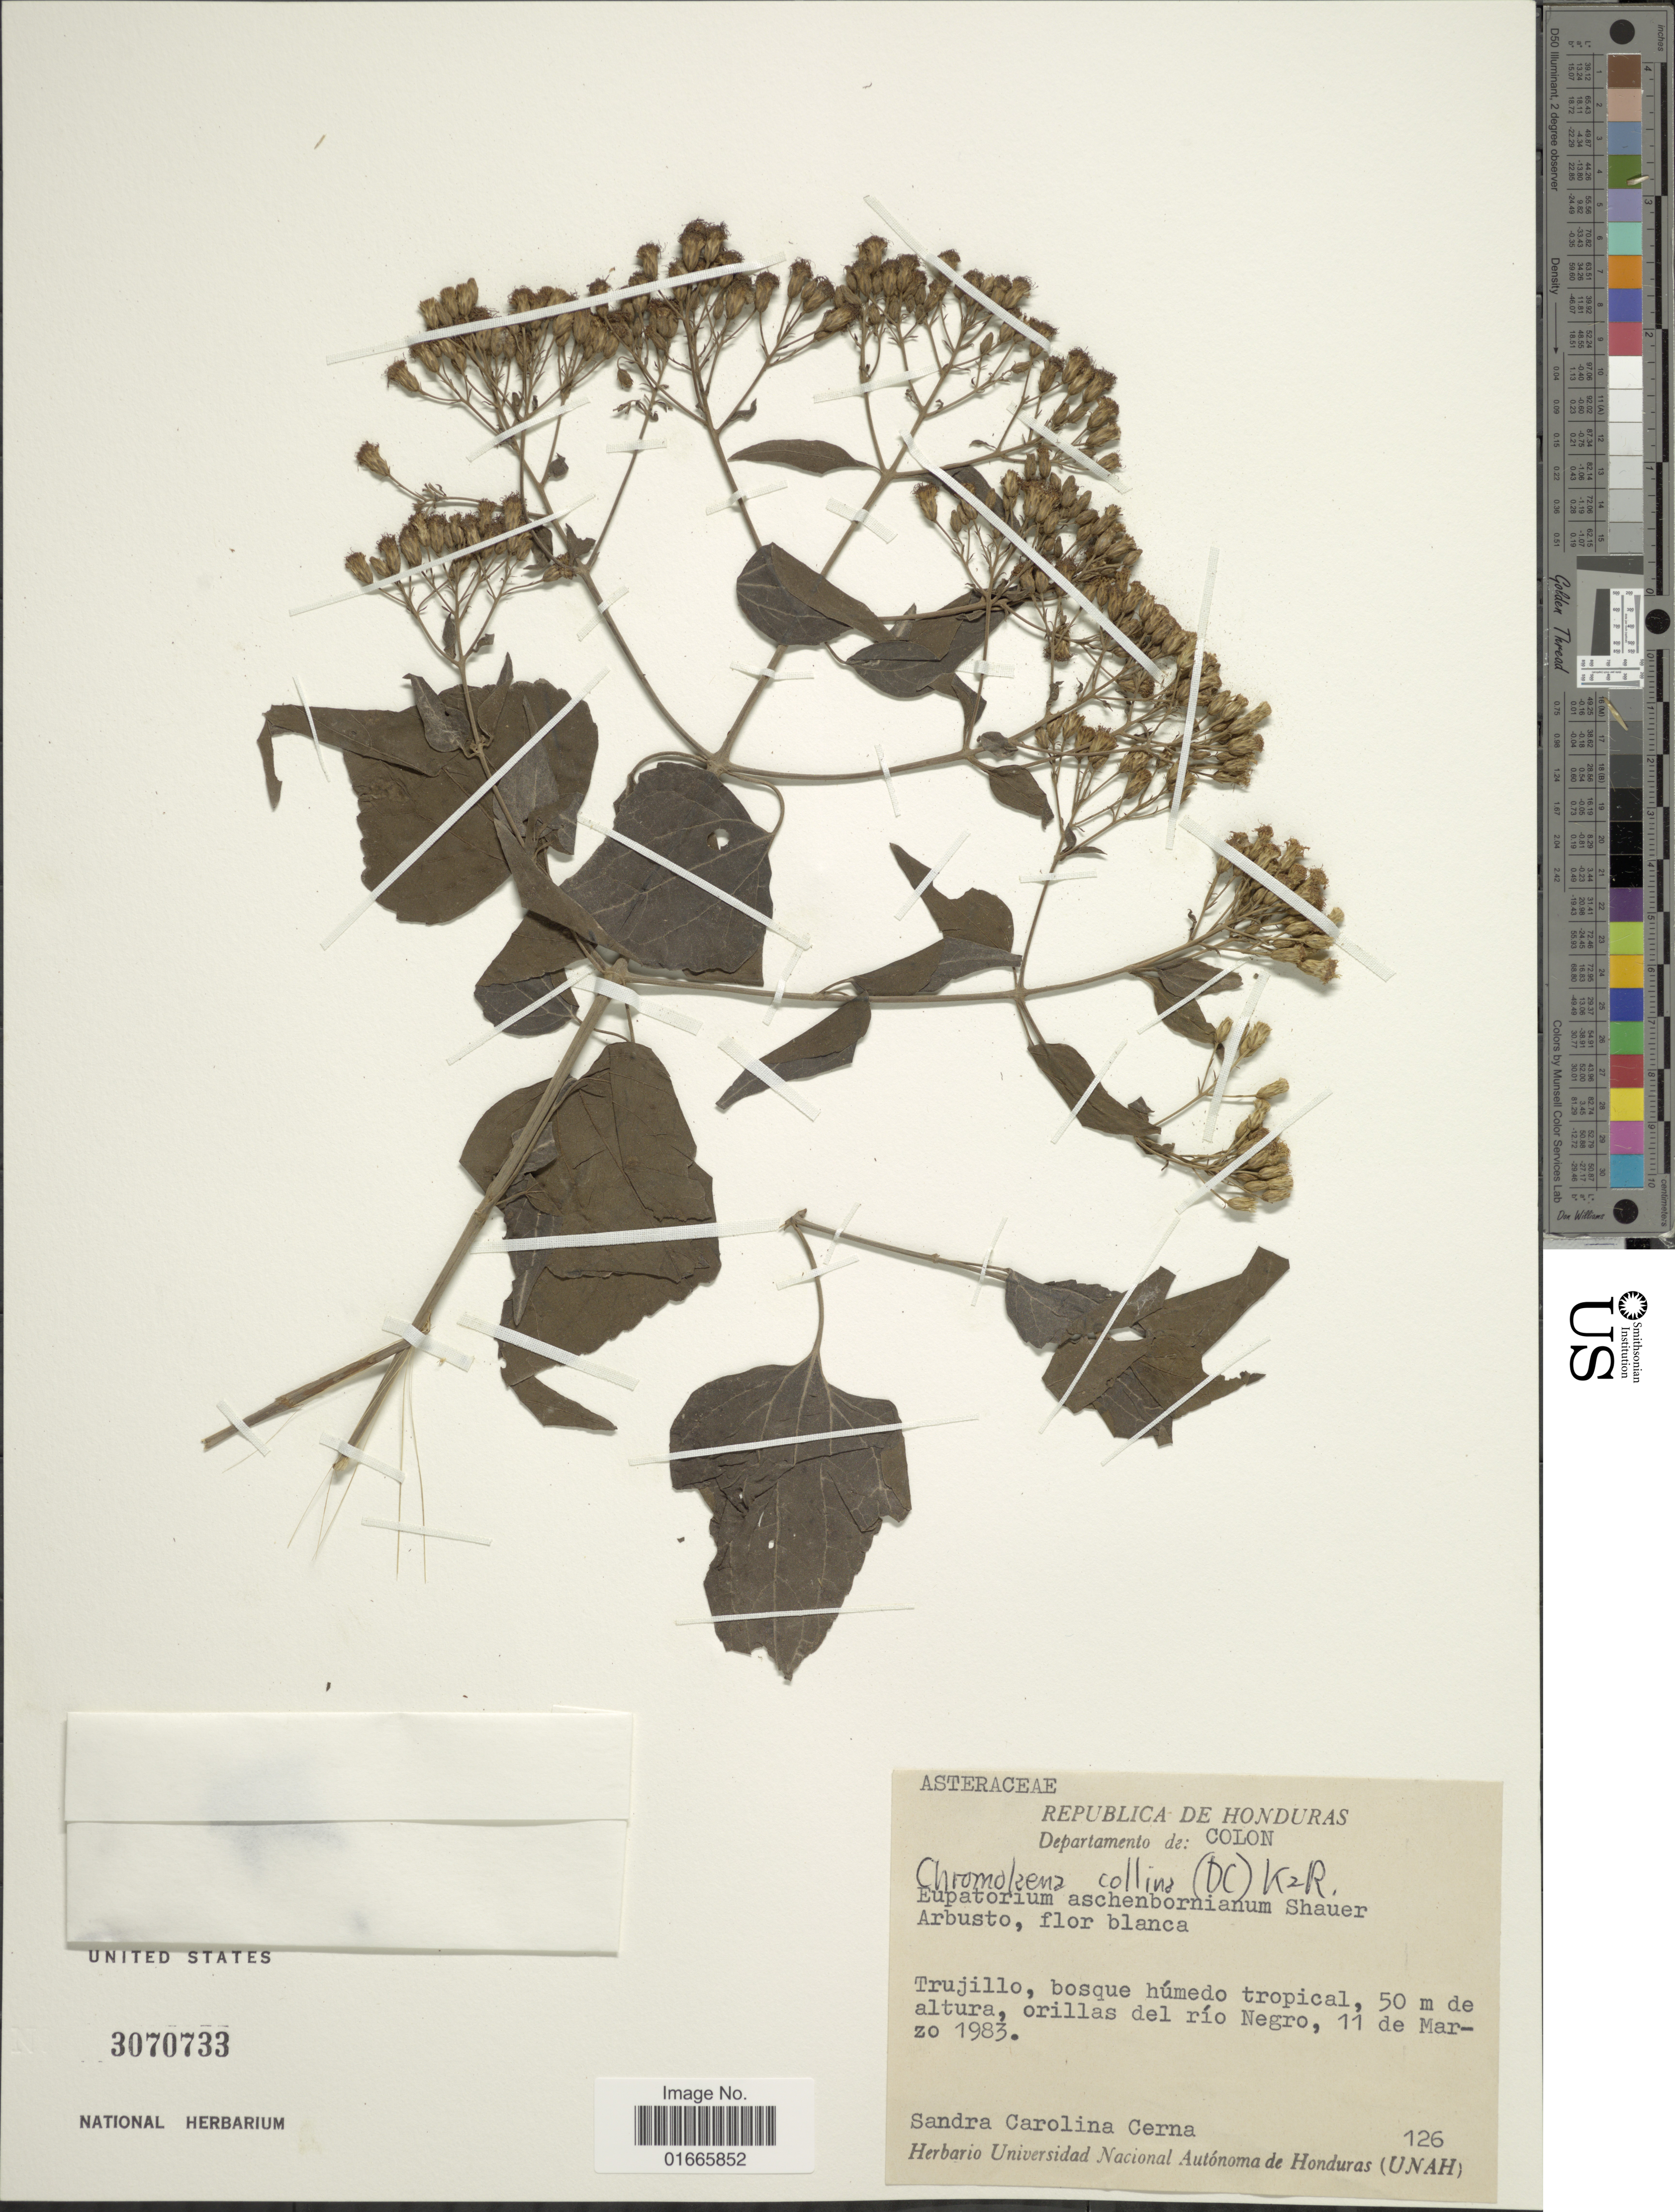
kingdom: Plantae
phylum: Tracheophyta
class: Magnoliopsida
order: Asterales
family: Asteraceae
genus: Chromolaena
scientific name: Chromolaena collina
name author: (DC.) R.M. King & H. Rob.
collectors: S. Carolina Cerna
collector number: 126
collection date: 1983-03-11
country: Honduras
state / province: Colón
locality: Departamento de: Colon, Trujillo, orillas del rio Negro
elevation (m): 50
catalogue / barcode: US 3070733